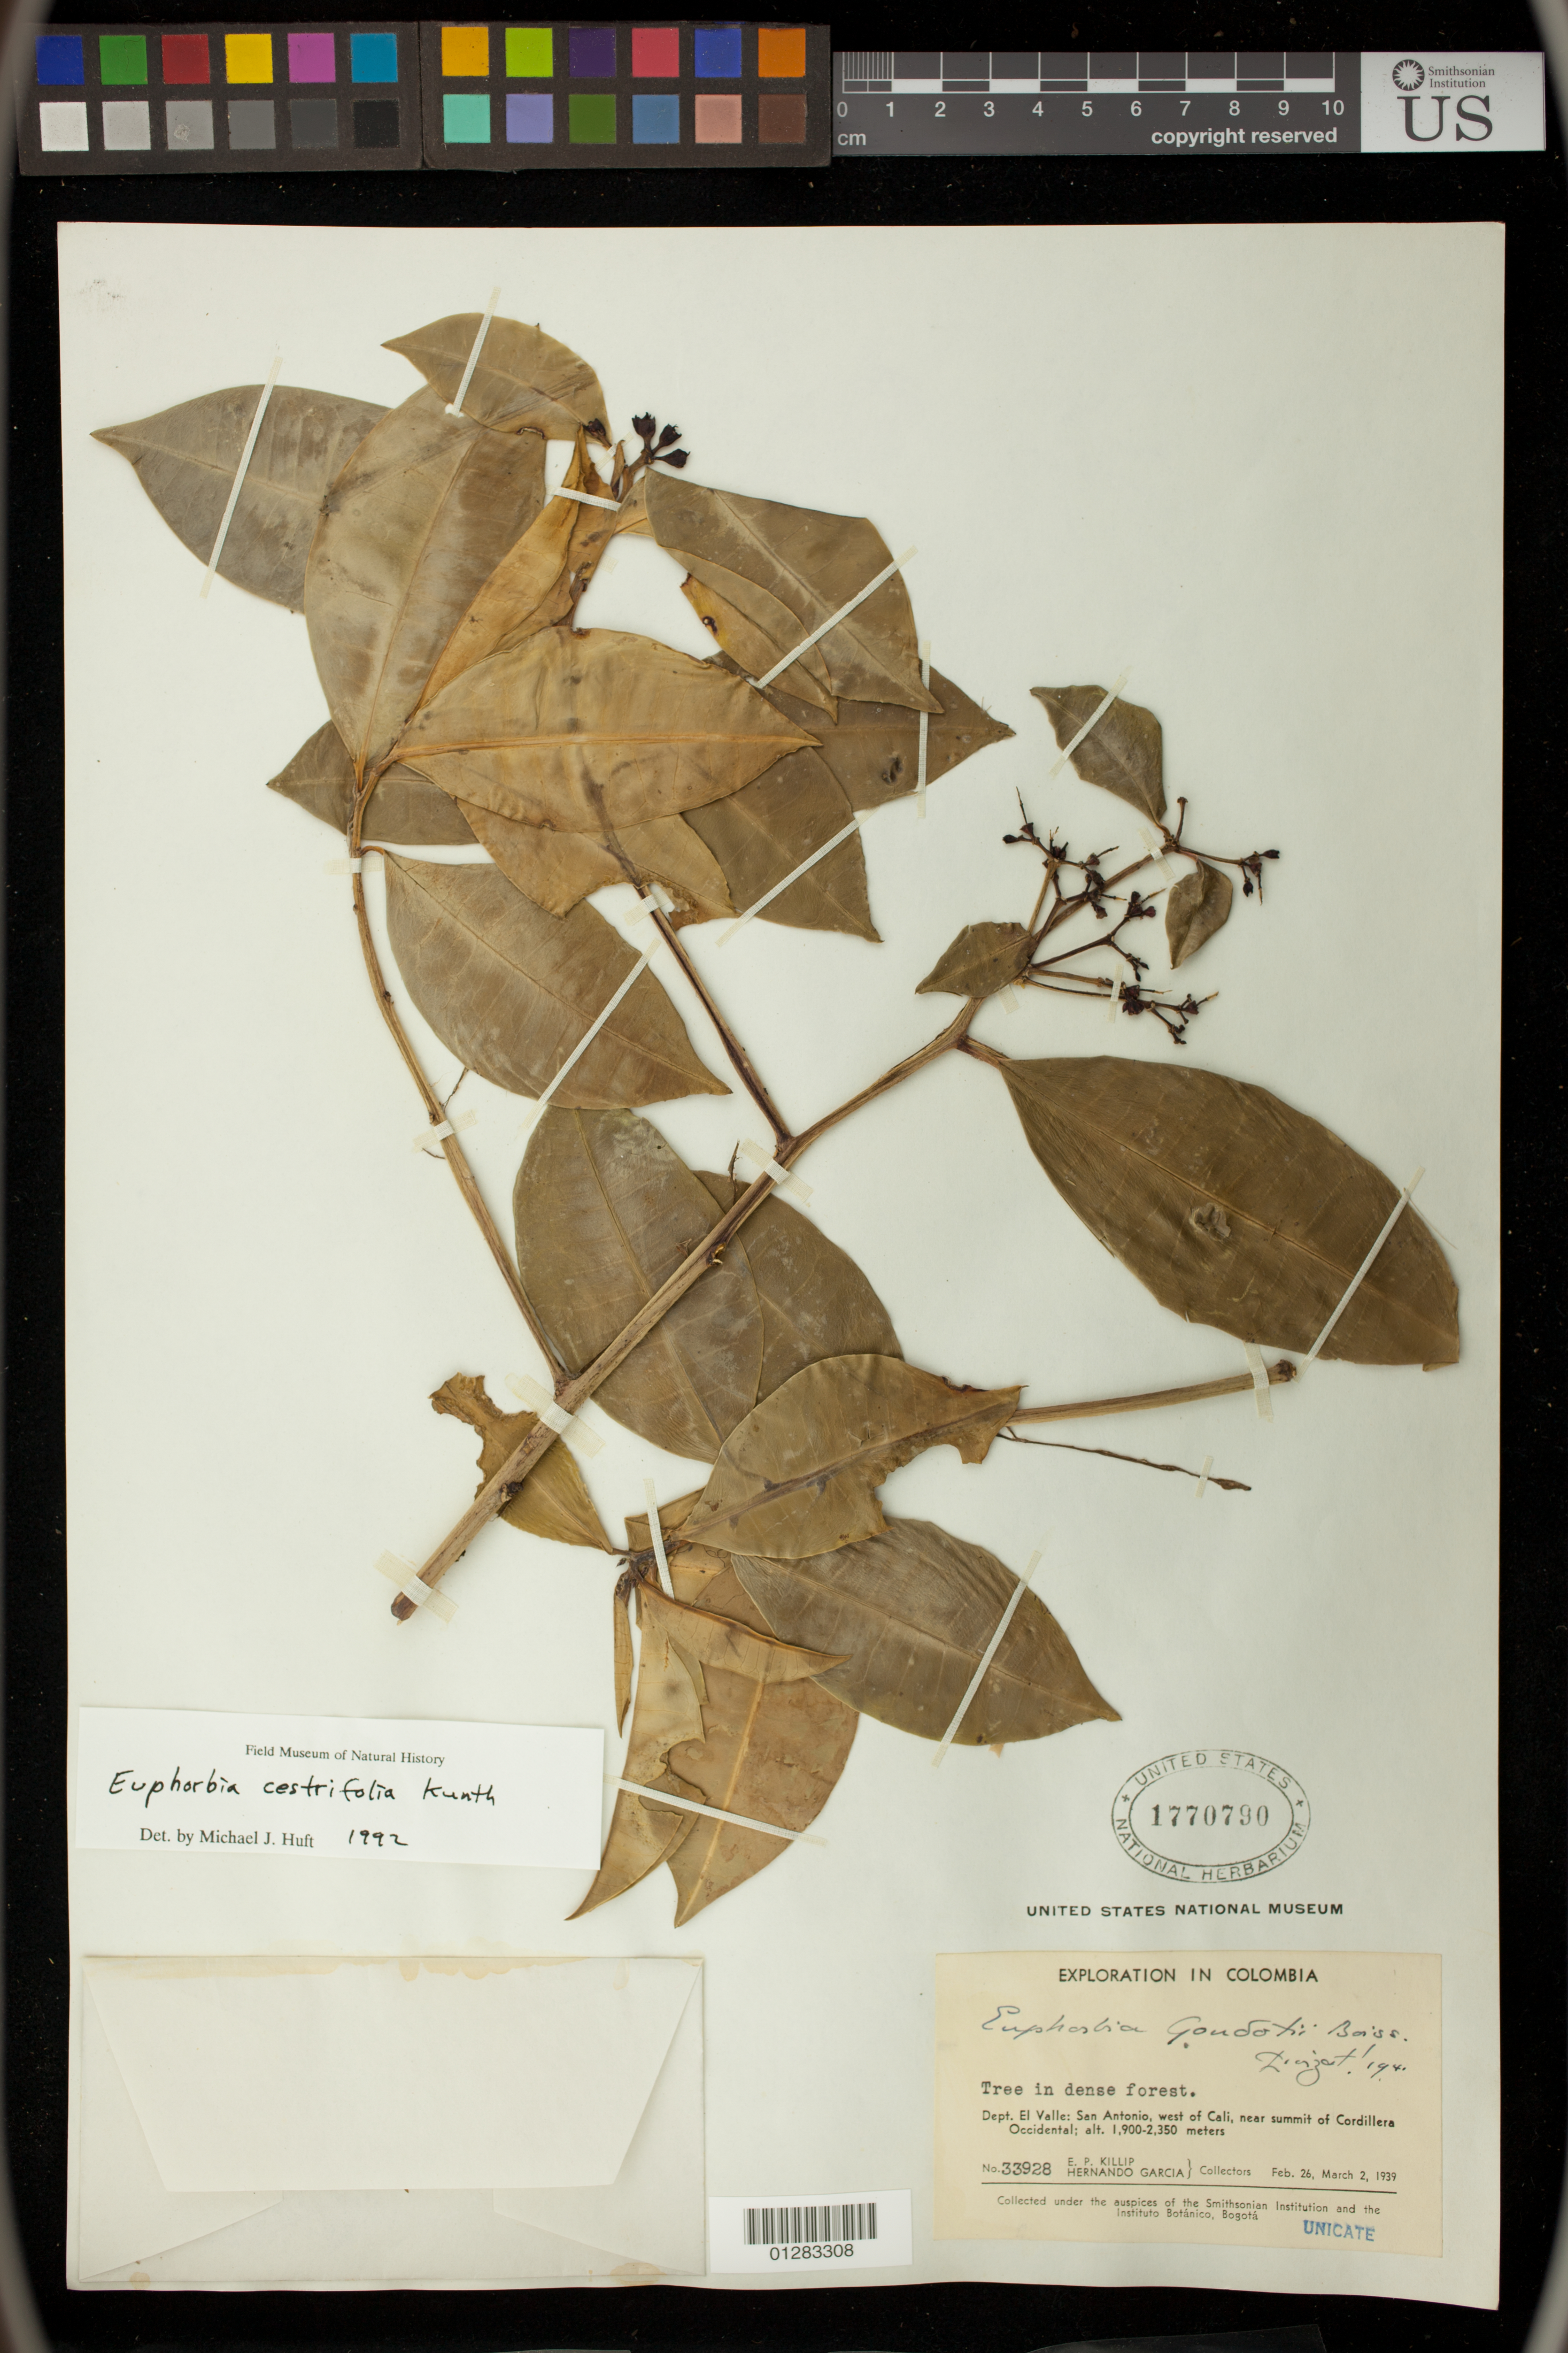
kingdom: Plantae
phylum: Tracheophyta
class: Magnoliopsida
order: Malpighiales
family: Euphorbiaceae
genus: Euphorbia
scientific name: Euphorbia cotinifolia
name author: L.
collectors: E. P. Killip & H. Garcia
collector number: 33928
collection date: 1939-02-26/1939-03-02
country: Colombia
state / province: Valle del Cauca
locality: San Antonio, west of Cali, near summit of Cordillera Occidental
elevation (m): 1900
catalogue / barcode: US 1770790